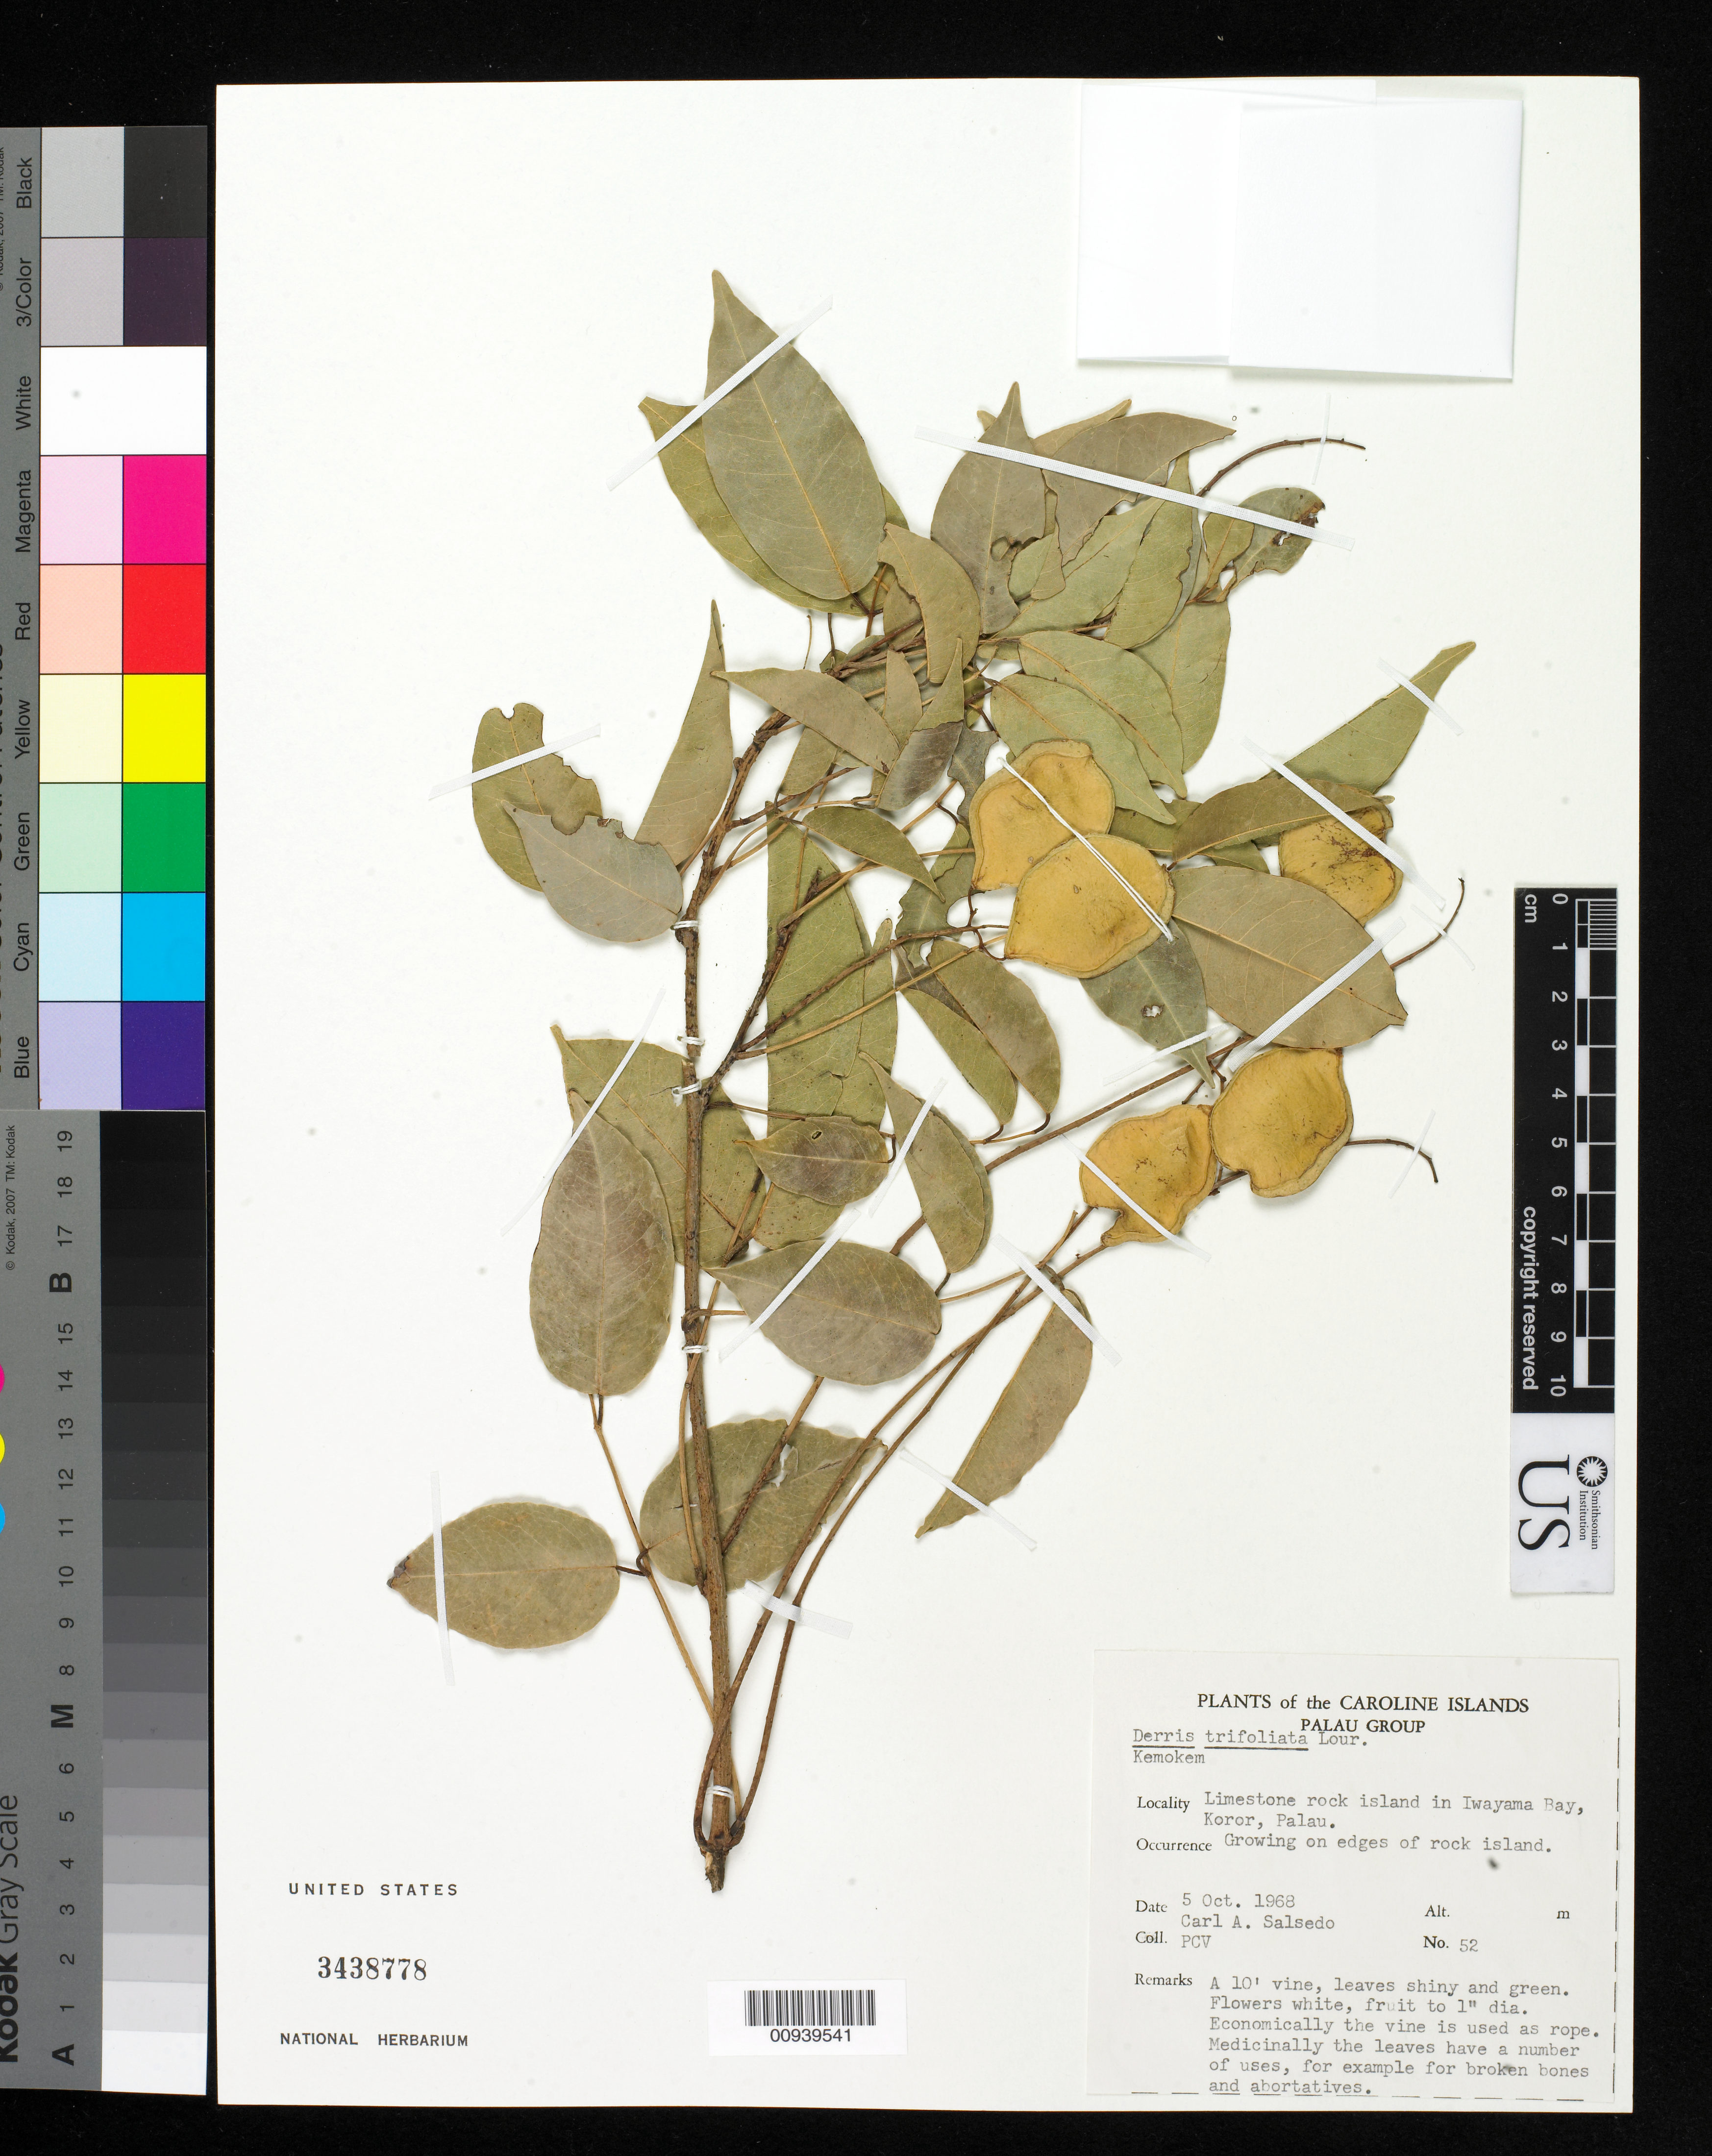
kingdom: Plantae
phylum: Tracheophyta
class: Magnoliopsida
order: Fabales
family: Fabaceae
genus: Derris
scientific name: Derris trifoliata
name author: Lour.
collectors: C.A. Salsedo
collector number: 52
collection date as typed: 05 Oct 1968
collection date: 1968-10-05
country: Palau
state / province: Koror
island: Oreor (Koror)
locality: Iwayama Bay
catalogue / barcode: US 3438778